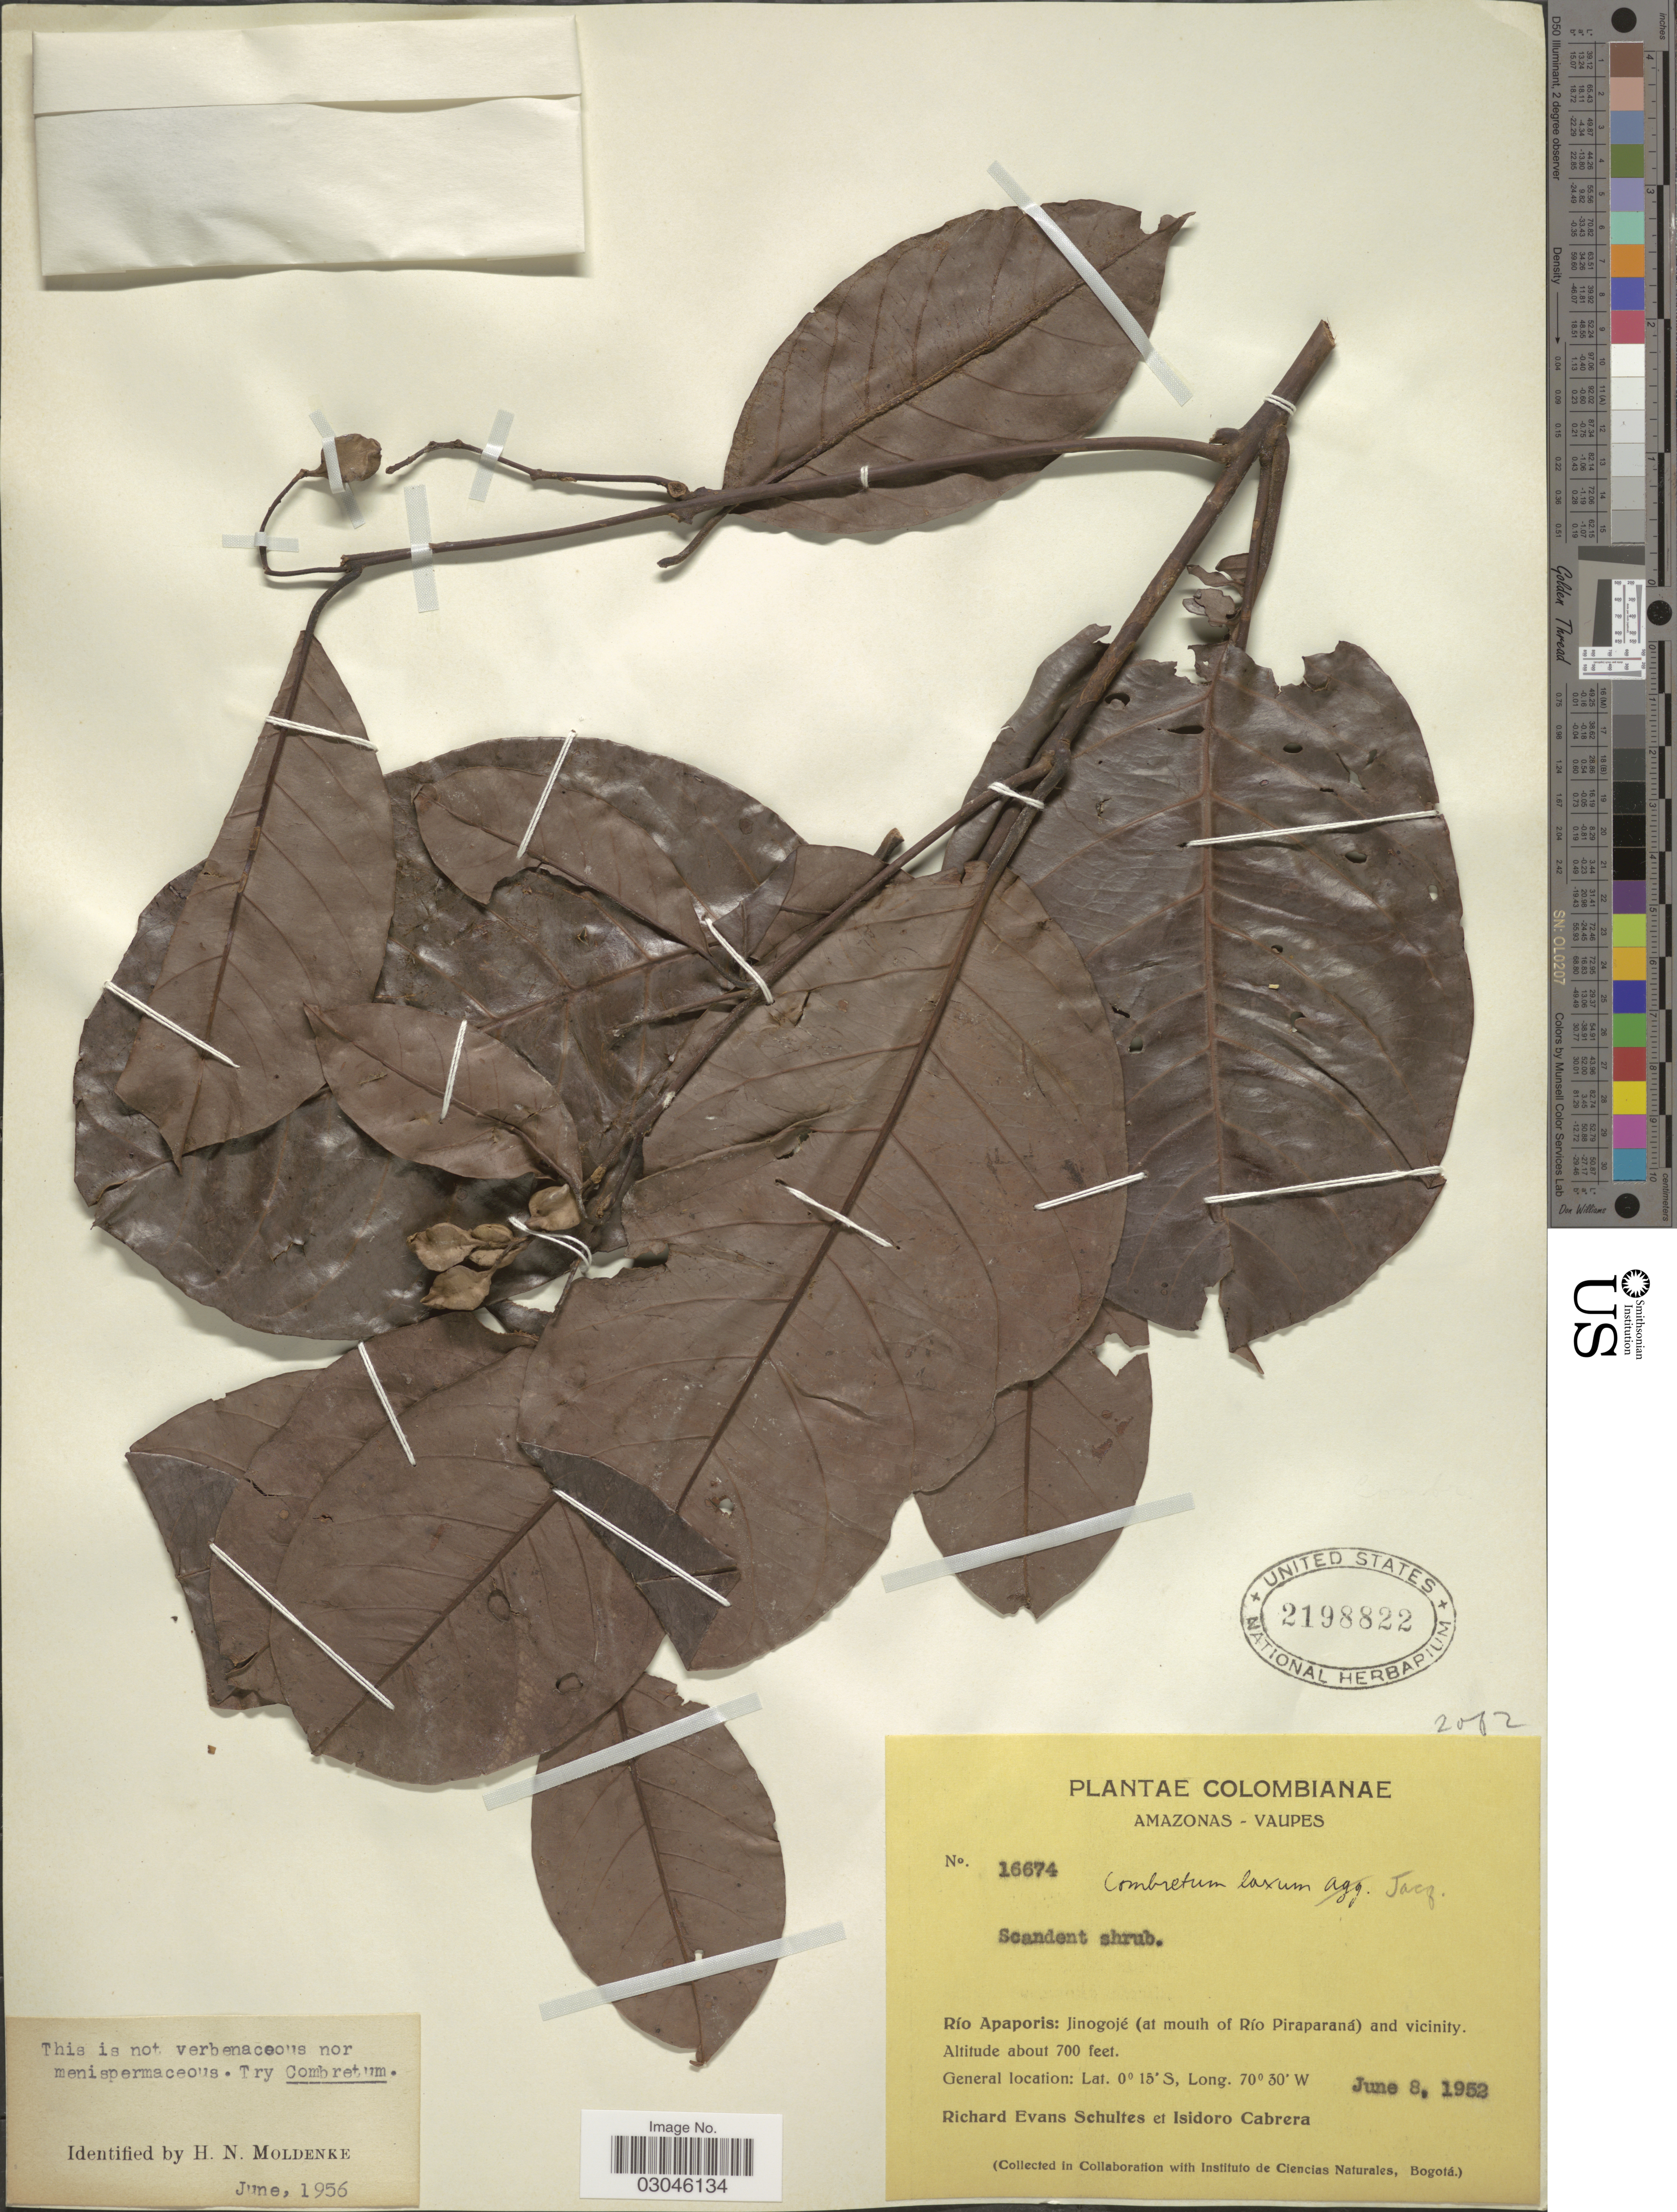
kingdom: Plantae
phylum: Tracheophyta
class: Magnoliopsida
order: Myrtales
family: Combretaceae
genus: Combretum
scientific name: Combretum laxum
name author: Jacq.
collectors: R. E. Schultes & I. Cabrera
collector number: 16674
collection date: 1952-06-08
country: Colombia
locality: Colombianae. Amazonas-Vaupes. Río Apaporis: Jinogojé (at mouth of Río Piraparaná) and vicinity.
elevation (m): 213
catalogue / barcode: US 2198822